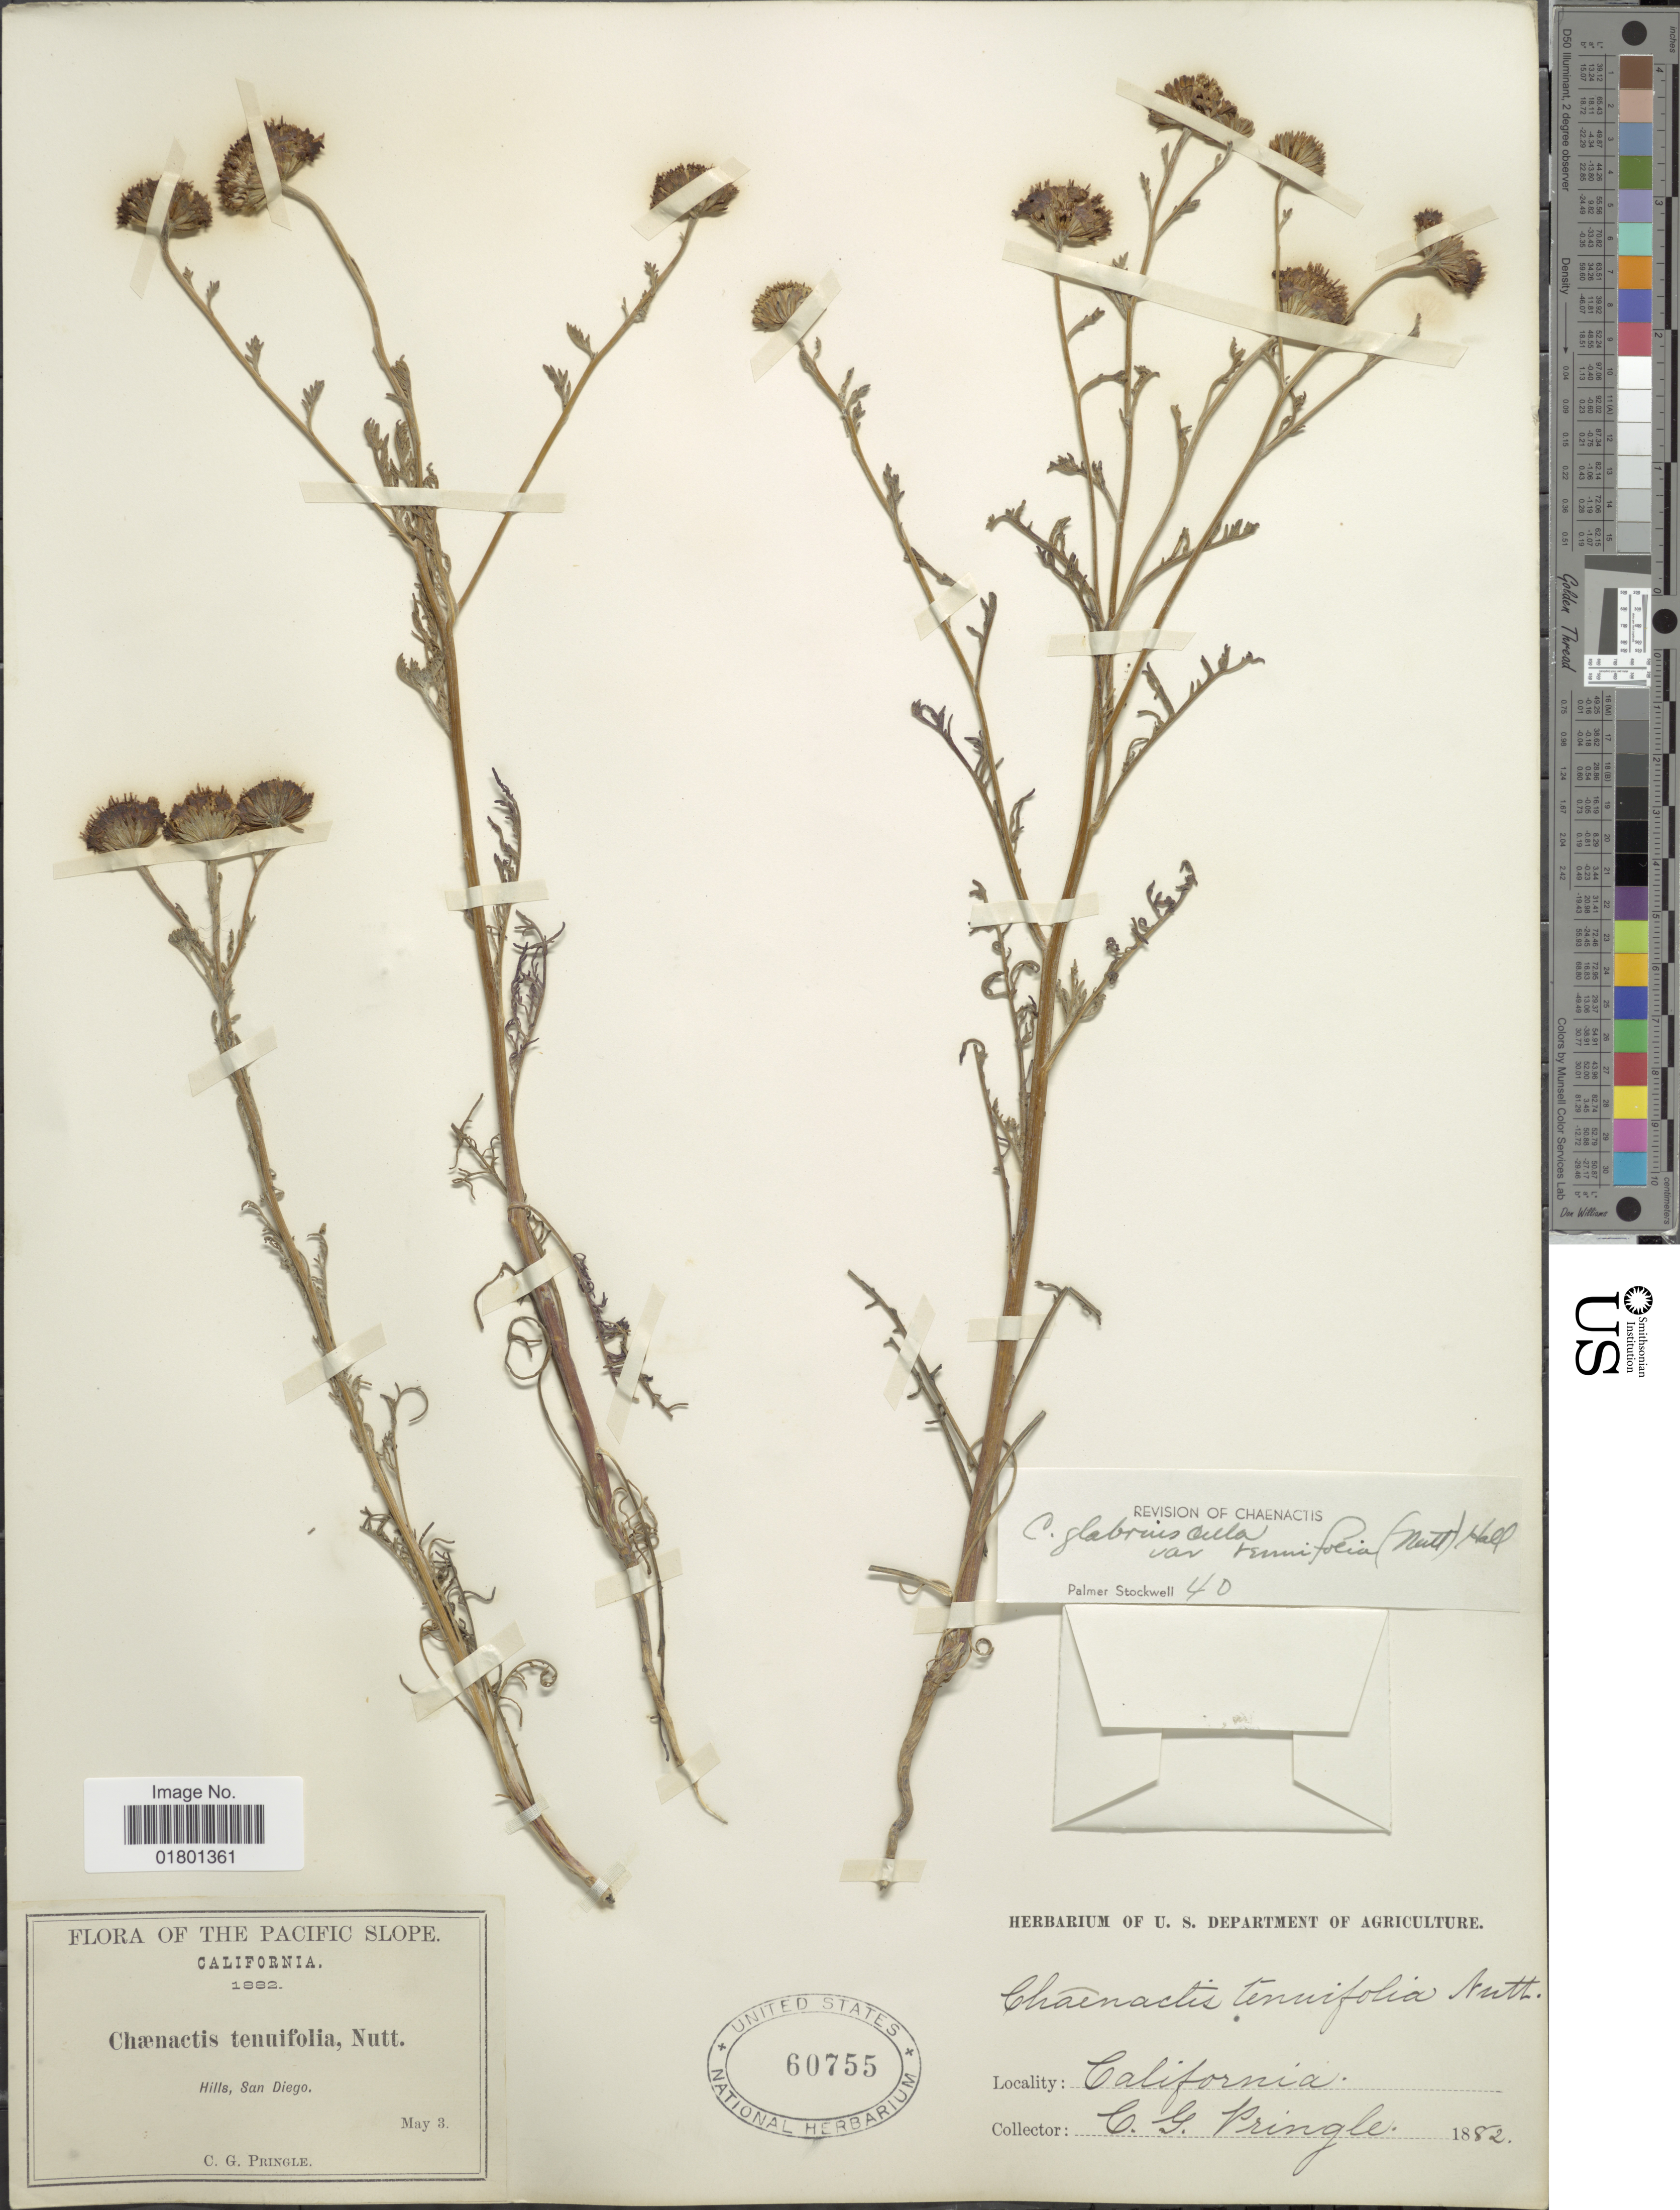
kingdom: Plantae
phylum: Tracheophyta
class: Magnoliopsida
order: Asterales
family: Asteraceae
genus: Chaenactis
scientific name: Chaenactis glabriuscula var. tenuifolia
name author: (Nutt.) Hall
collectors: C. G. Pringle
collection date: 1882-05-03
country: United States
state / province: California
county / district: San Diego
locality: The Pacific Slope, Hills, San Diego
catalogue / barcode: US 60755